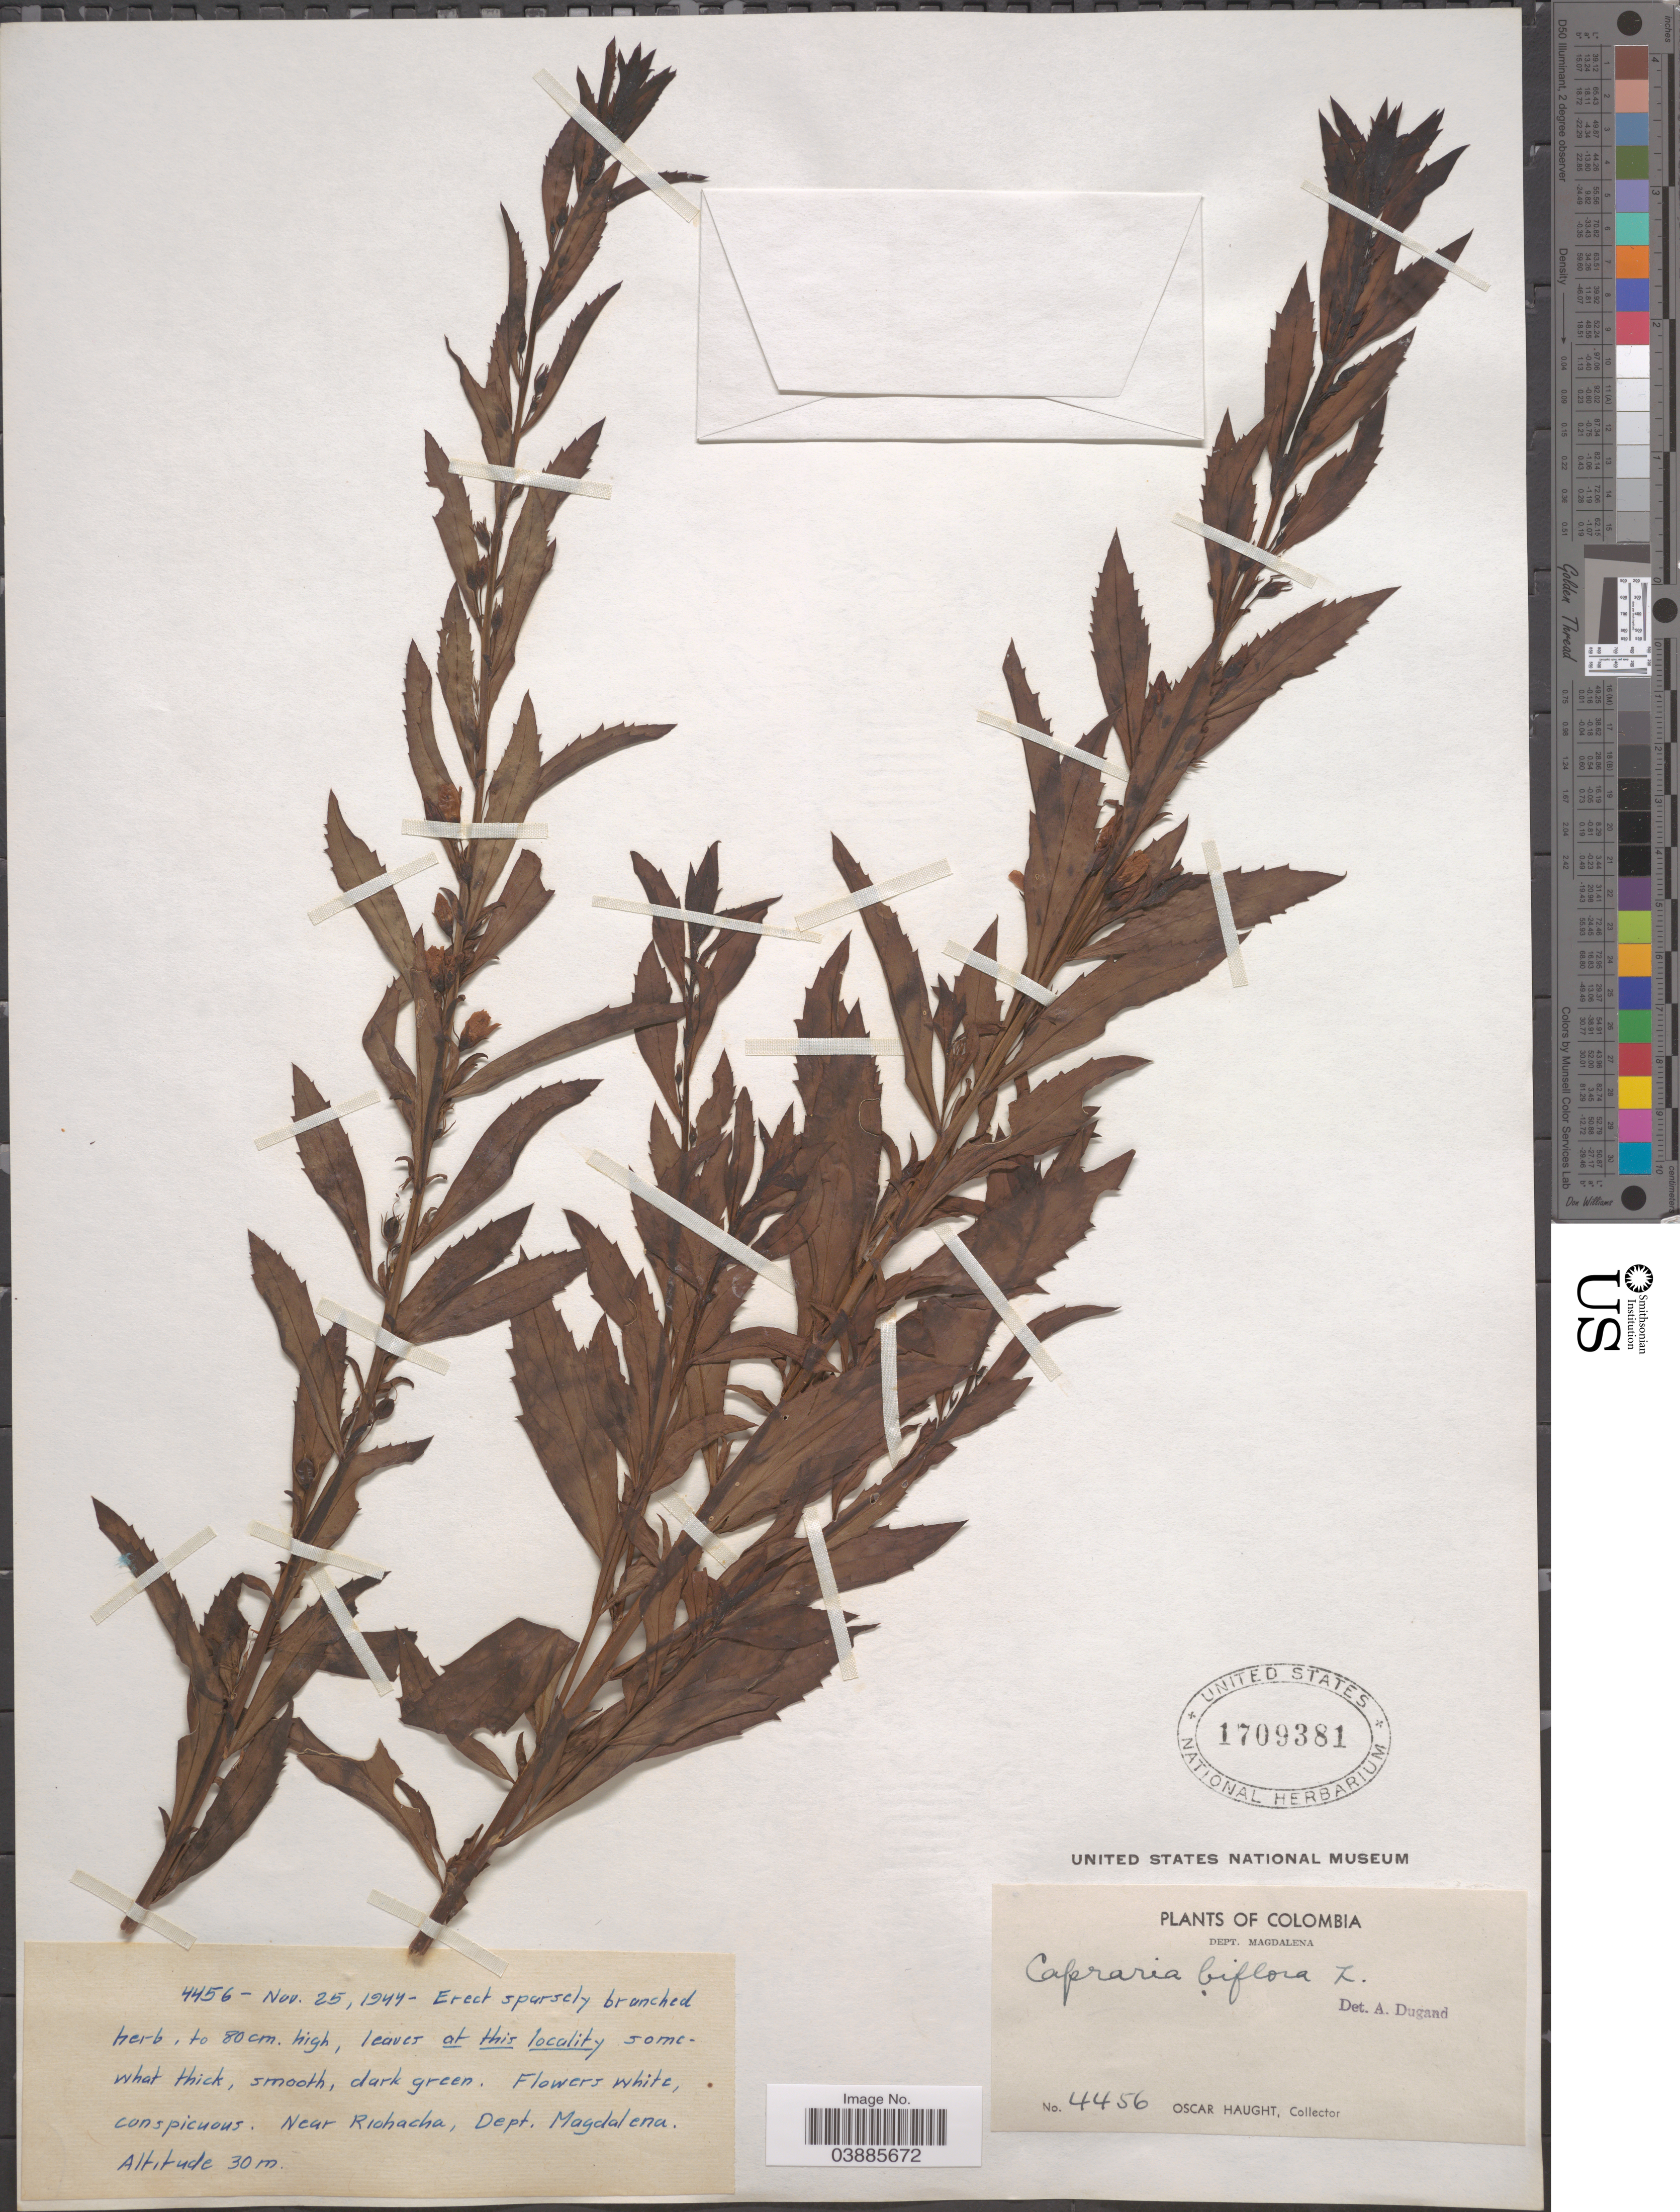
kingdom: Plantae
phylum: Tracheophyta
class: Magnoliopsida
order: Lamiales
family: Scrophulariaceae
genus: Capraria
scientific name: Capraria biflora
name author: L.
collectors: O. L. Haught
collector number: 4456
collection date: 1944-11-25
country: Colombia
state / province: Magdalena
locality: Near Richacha, Dept. Magdalena.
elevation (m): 30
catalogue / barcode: US 1709381